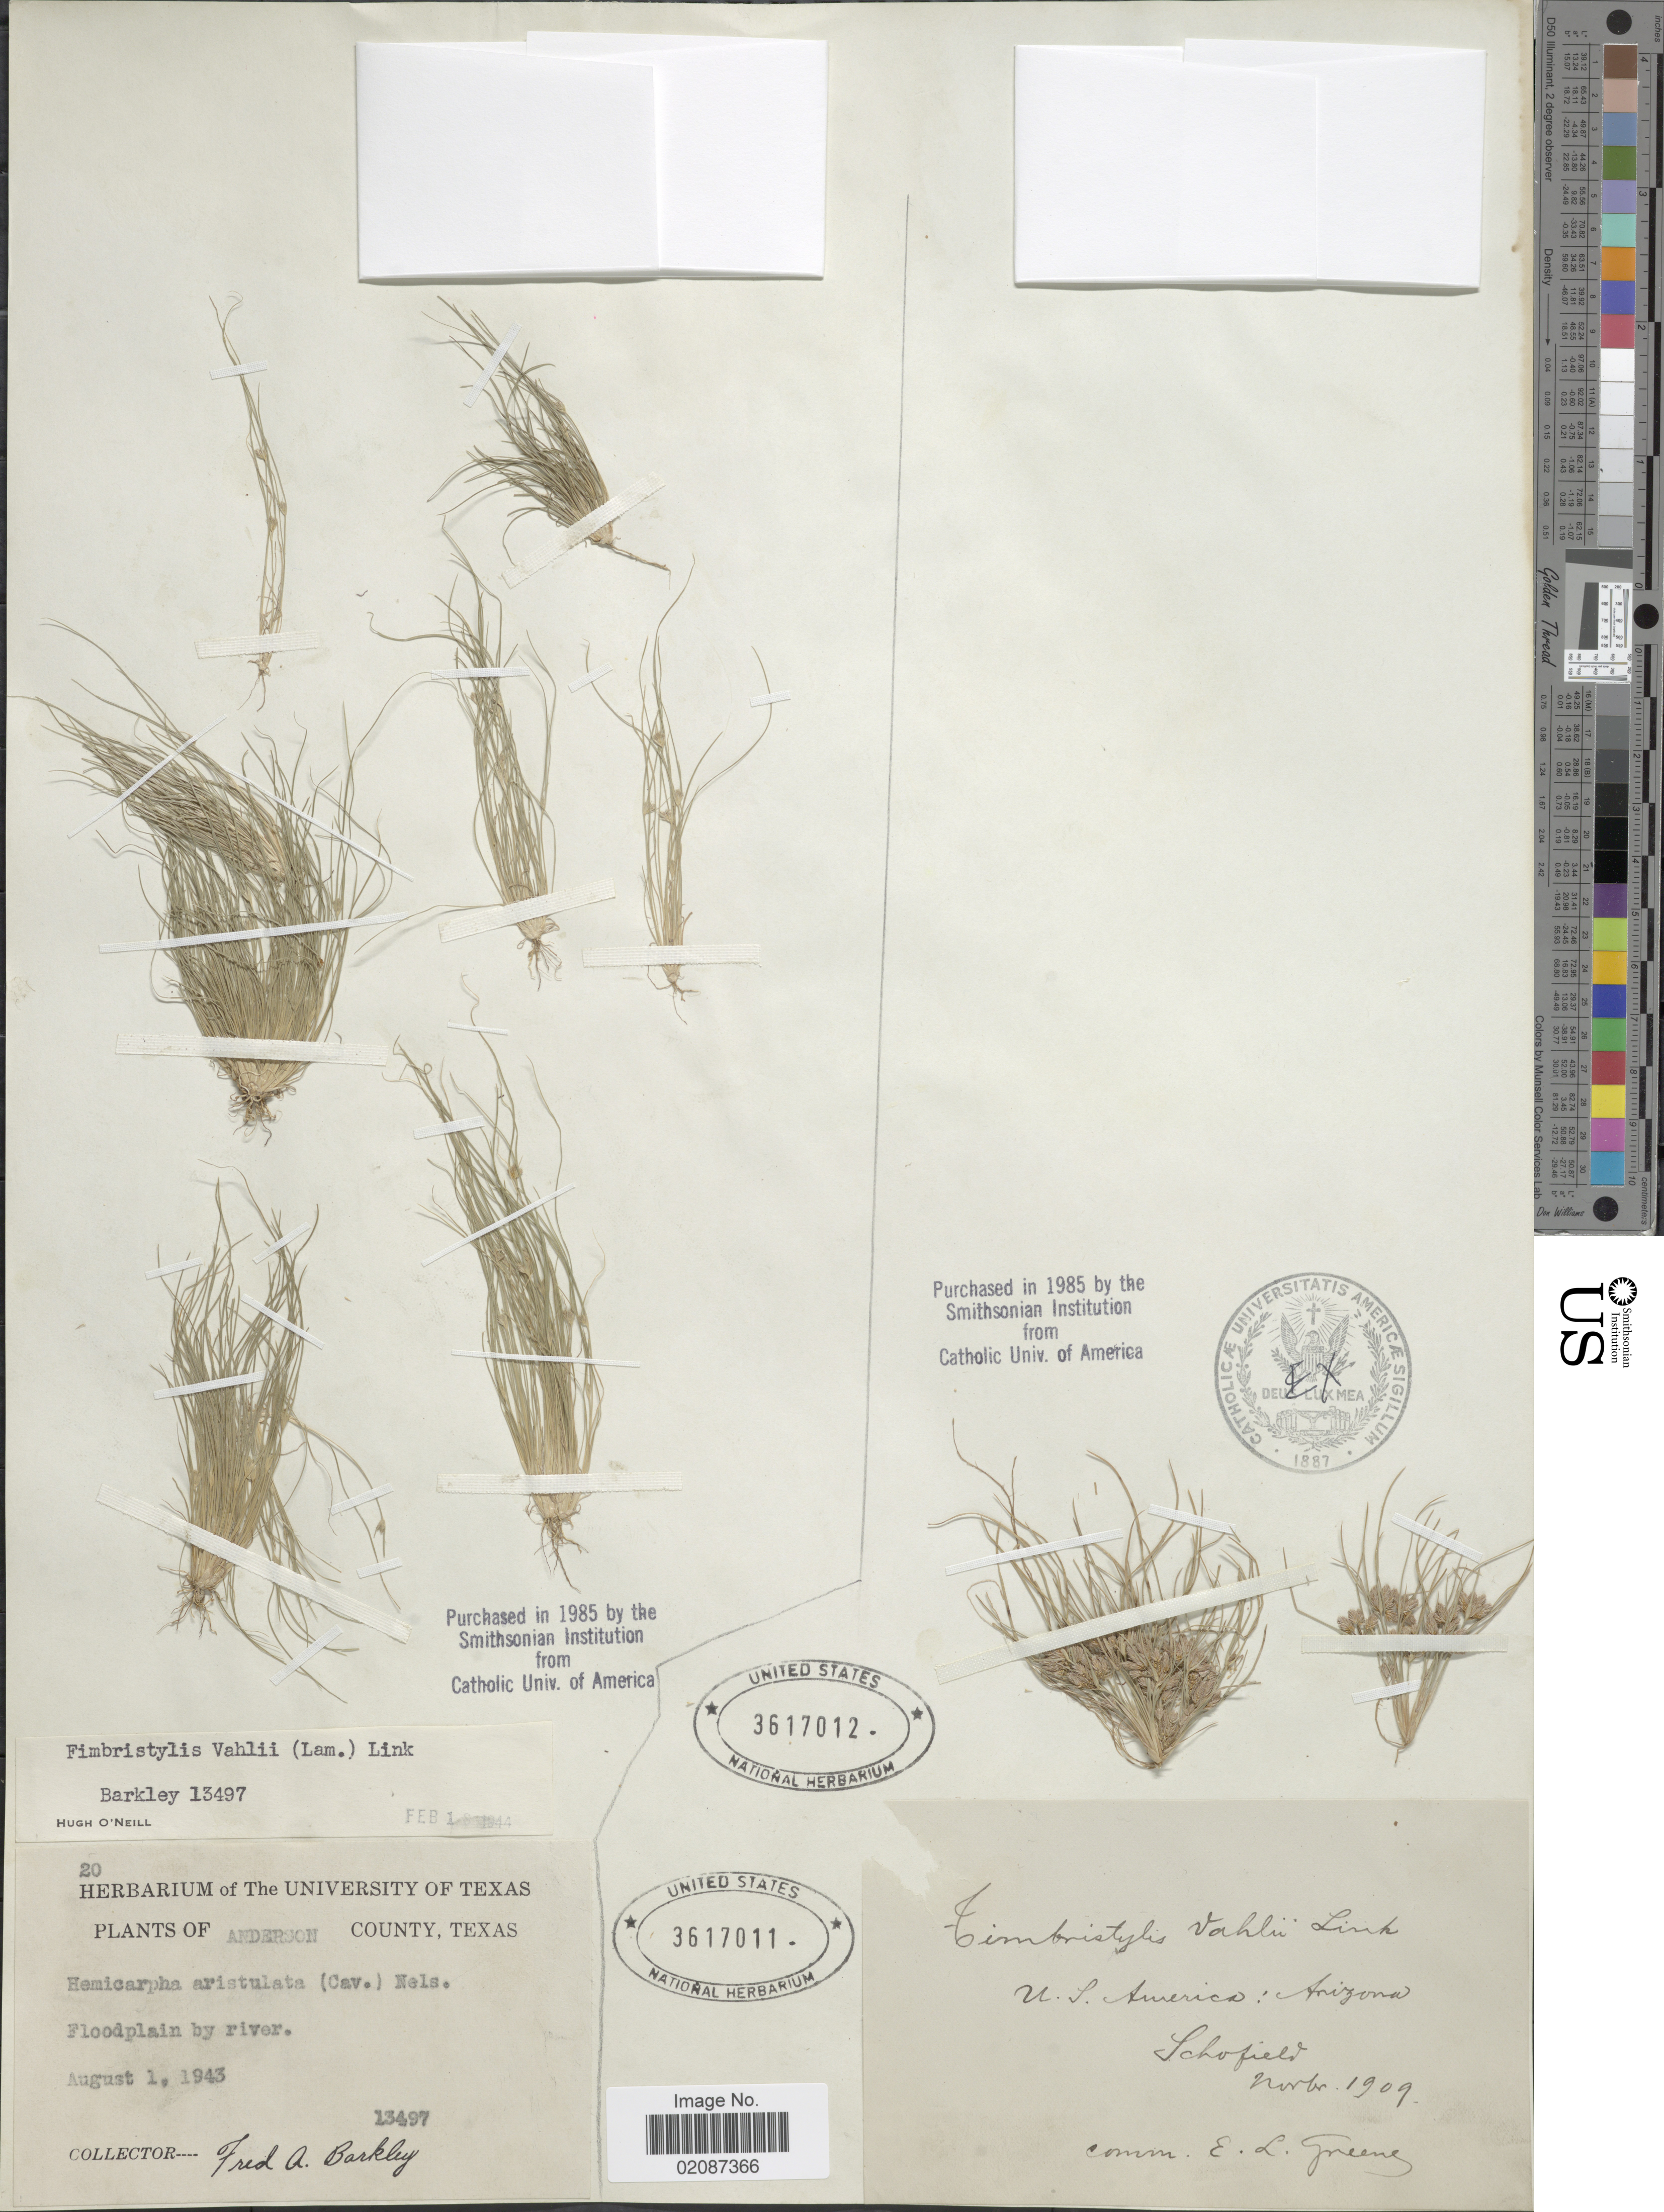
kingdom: Plantae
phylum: Tracheophyta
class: Liliopsida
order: Poales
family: Cyperaceae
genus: Fimbristylis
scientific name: Fimbristylis vahlii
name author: (Lam.) Link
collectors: F. A. Barkley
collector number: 13497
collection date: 1943-08-01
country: United States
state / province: Texas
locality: Anderson County, floodplain by river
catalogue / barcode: US 3617012-2